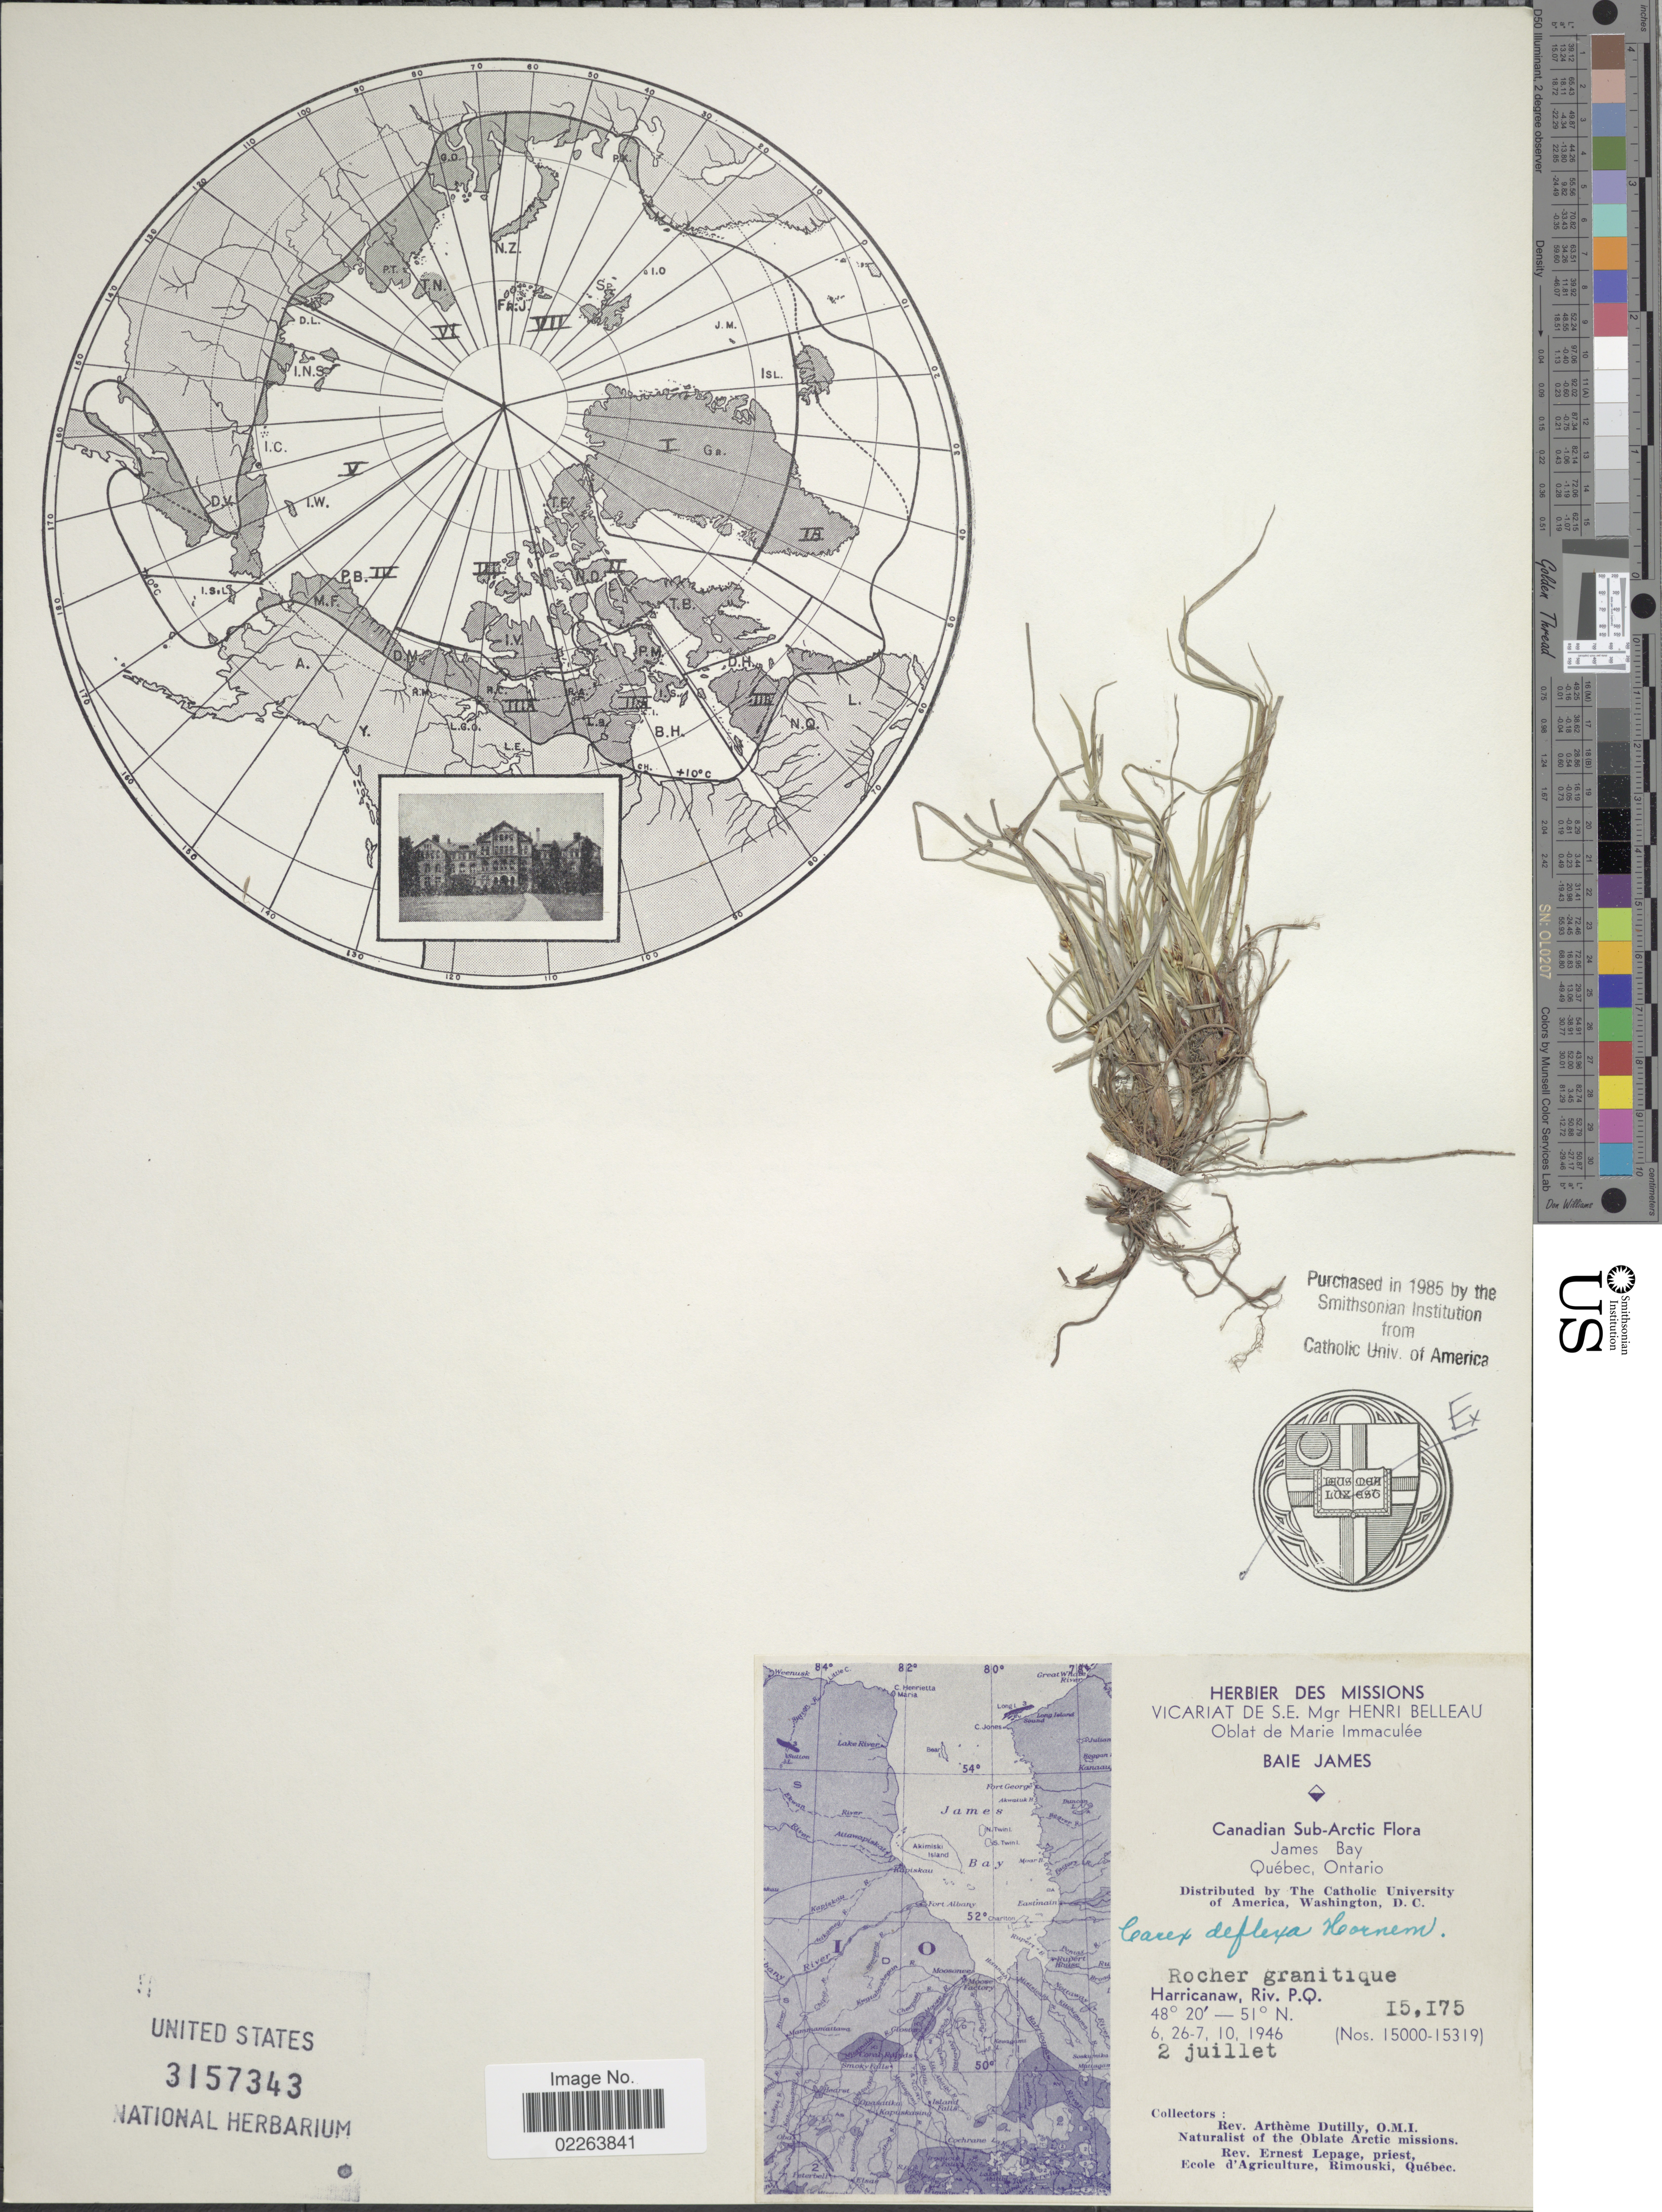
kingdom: Plantae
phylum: Tracheophyta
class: Liliopsida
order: Poales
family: Cyperaceae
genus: Carex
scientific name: Carex deflexa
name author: Hornem.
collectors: A. Dutilly & E. Lepage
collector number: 15175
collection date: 1946-07-02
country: Canada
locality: Canadian Sub-Arctic, James Bay, Québec, Ontario, Rocher granitique, Harricanaw, Riv. P.Q.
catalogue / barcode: US 3157343